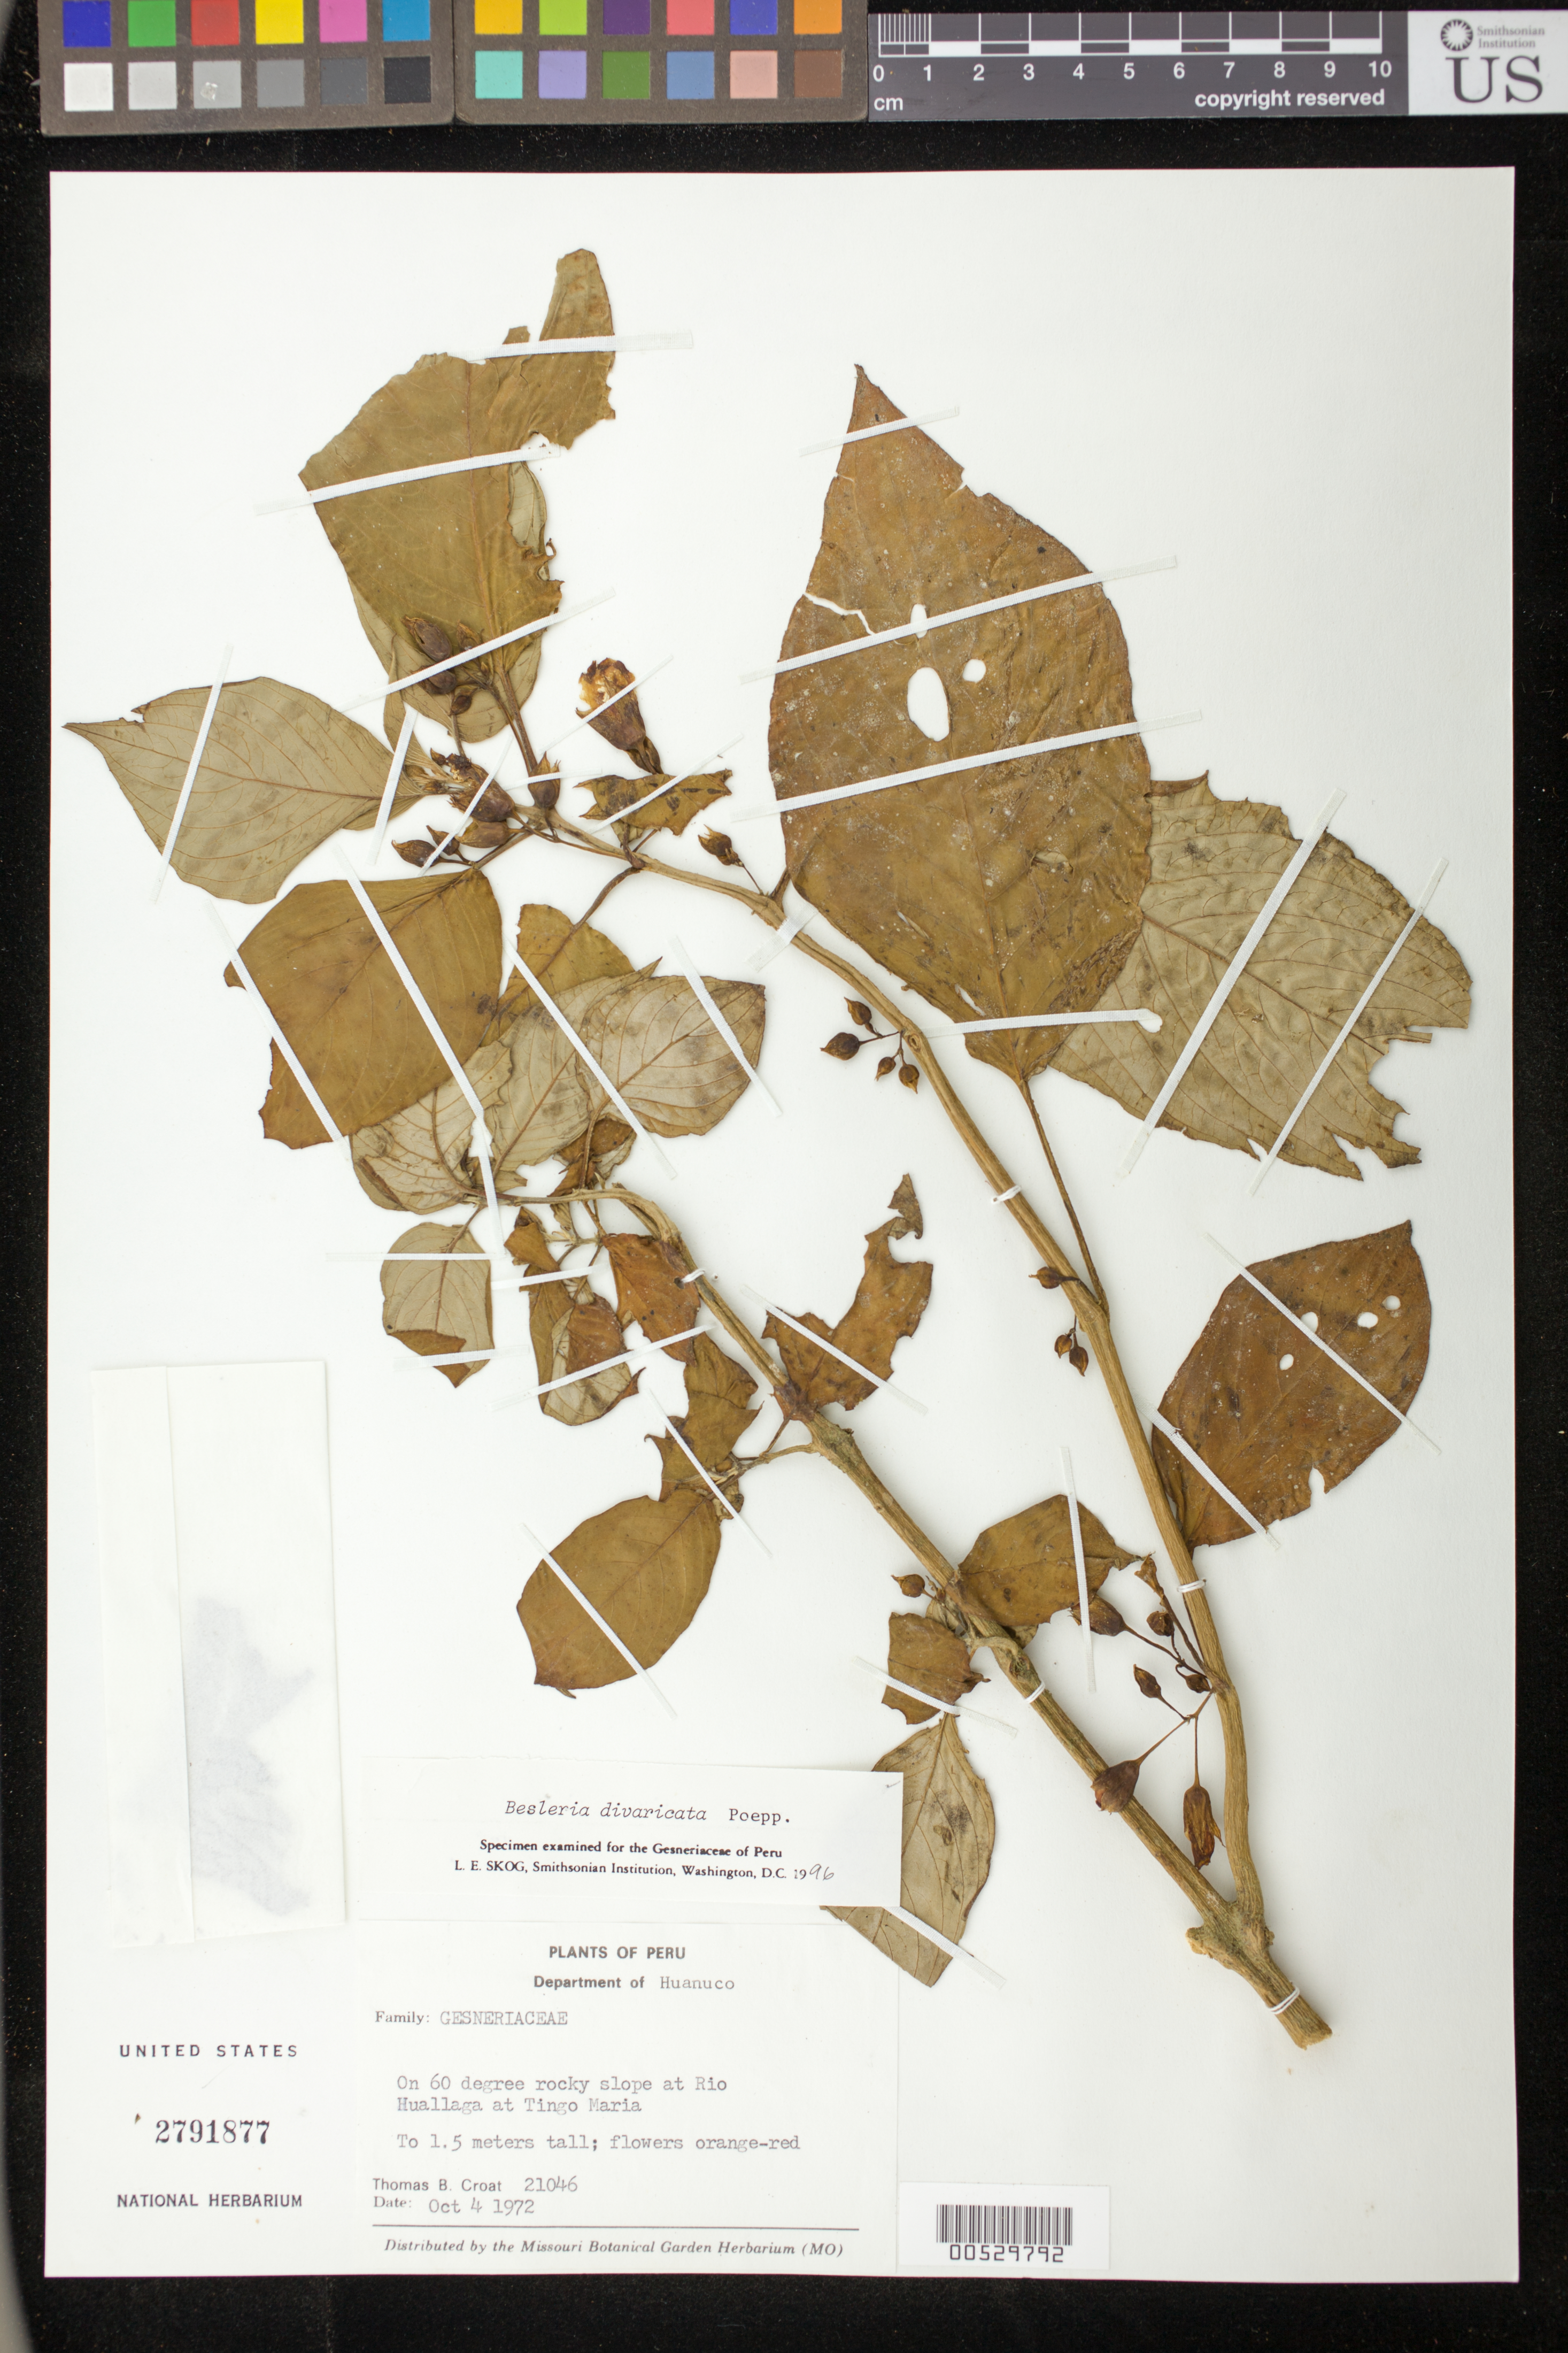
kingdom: Plantae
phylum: Tracheophyta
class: Magnoliopsida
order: Lamiales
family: Gesneriaceae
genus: Besleria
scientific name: Besleria divaricata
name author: Poepp.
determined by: Skog, Laurence E.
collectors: T. B. Croat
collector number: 21046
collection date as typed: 04 Oct 1972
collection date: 1972-10-04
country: Peru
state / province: Huánuco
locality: Rio Huallaga at Tingo Maria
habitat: On 60 degree rocky slope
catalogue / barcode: US 2791877